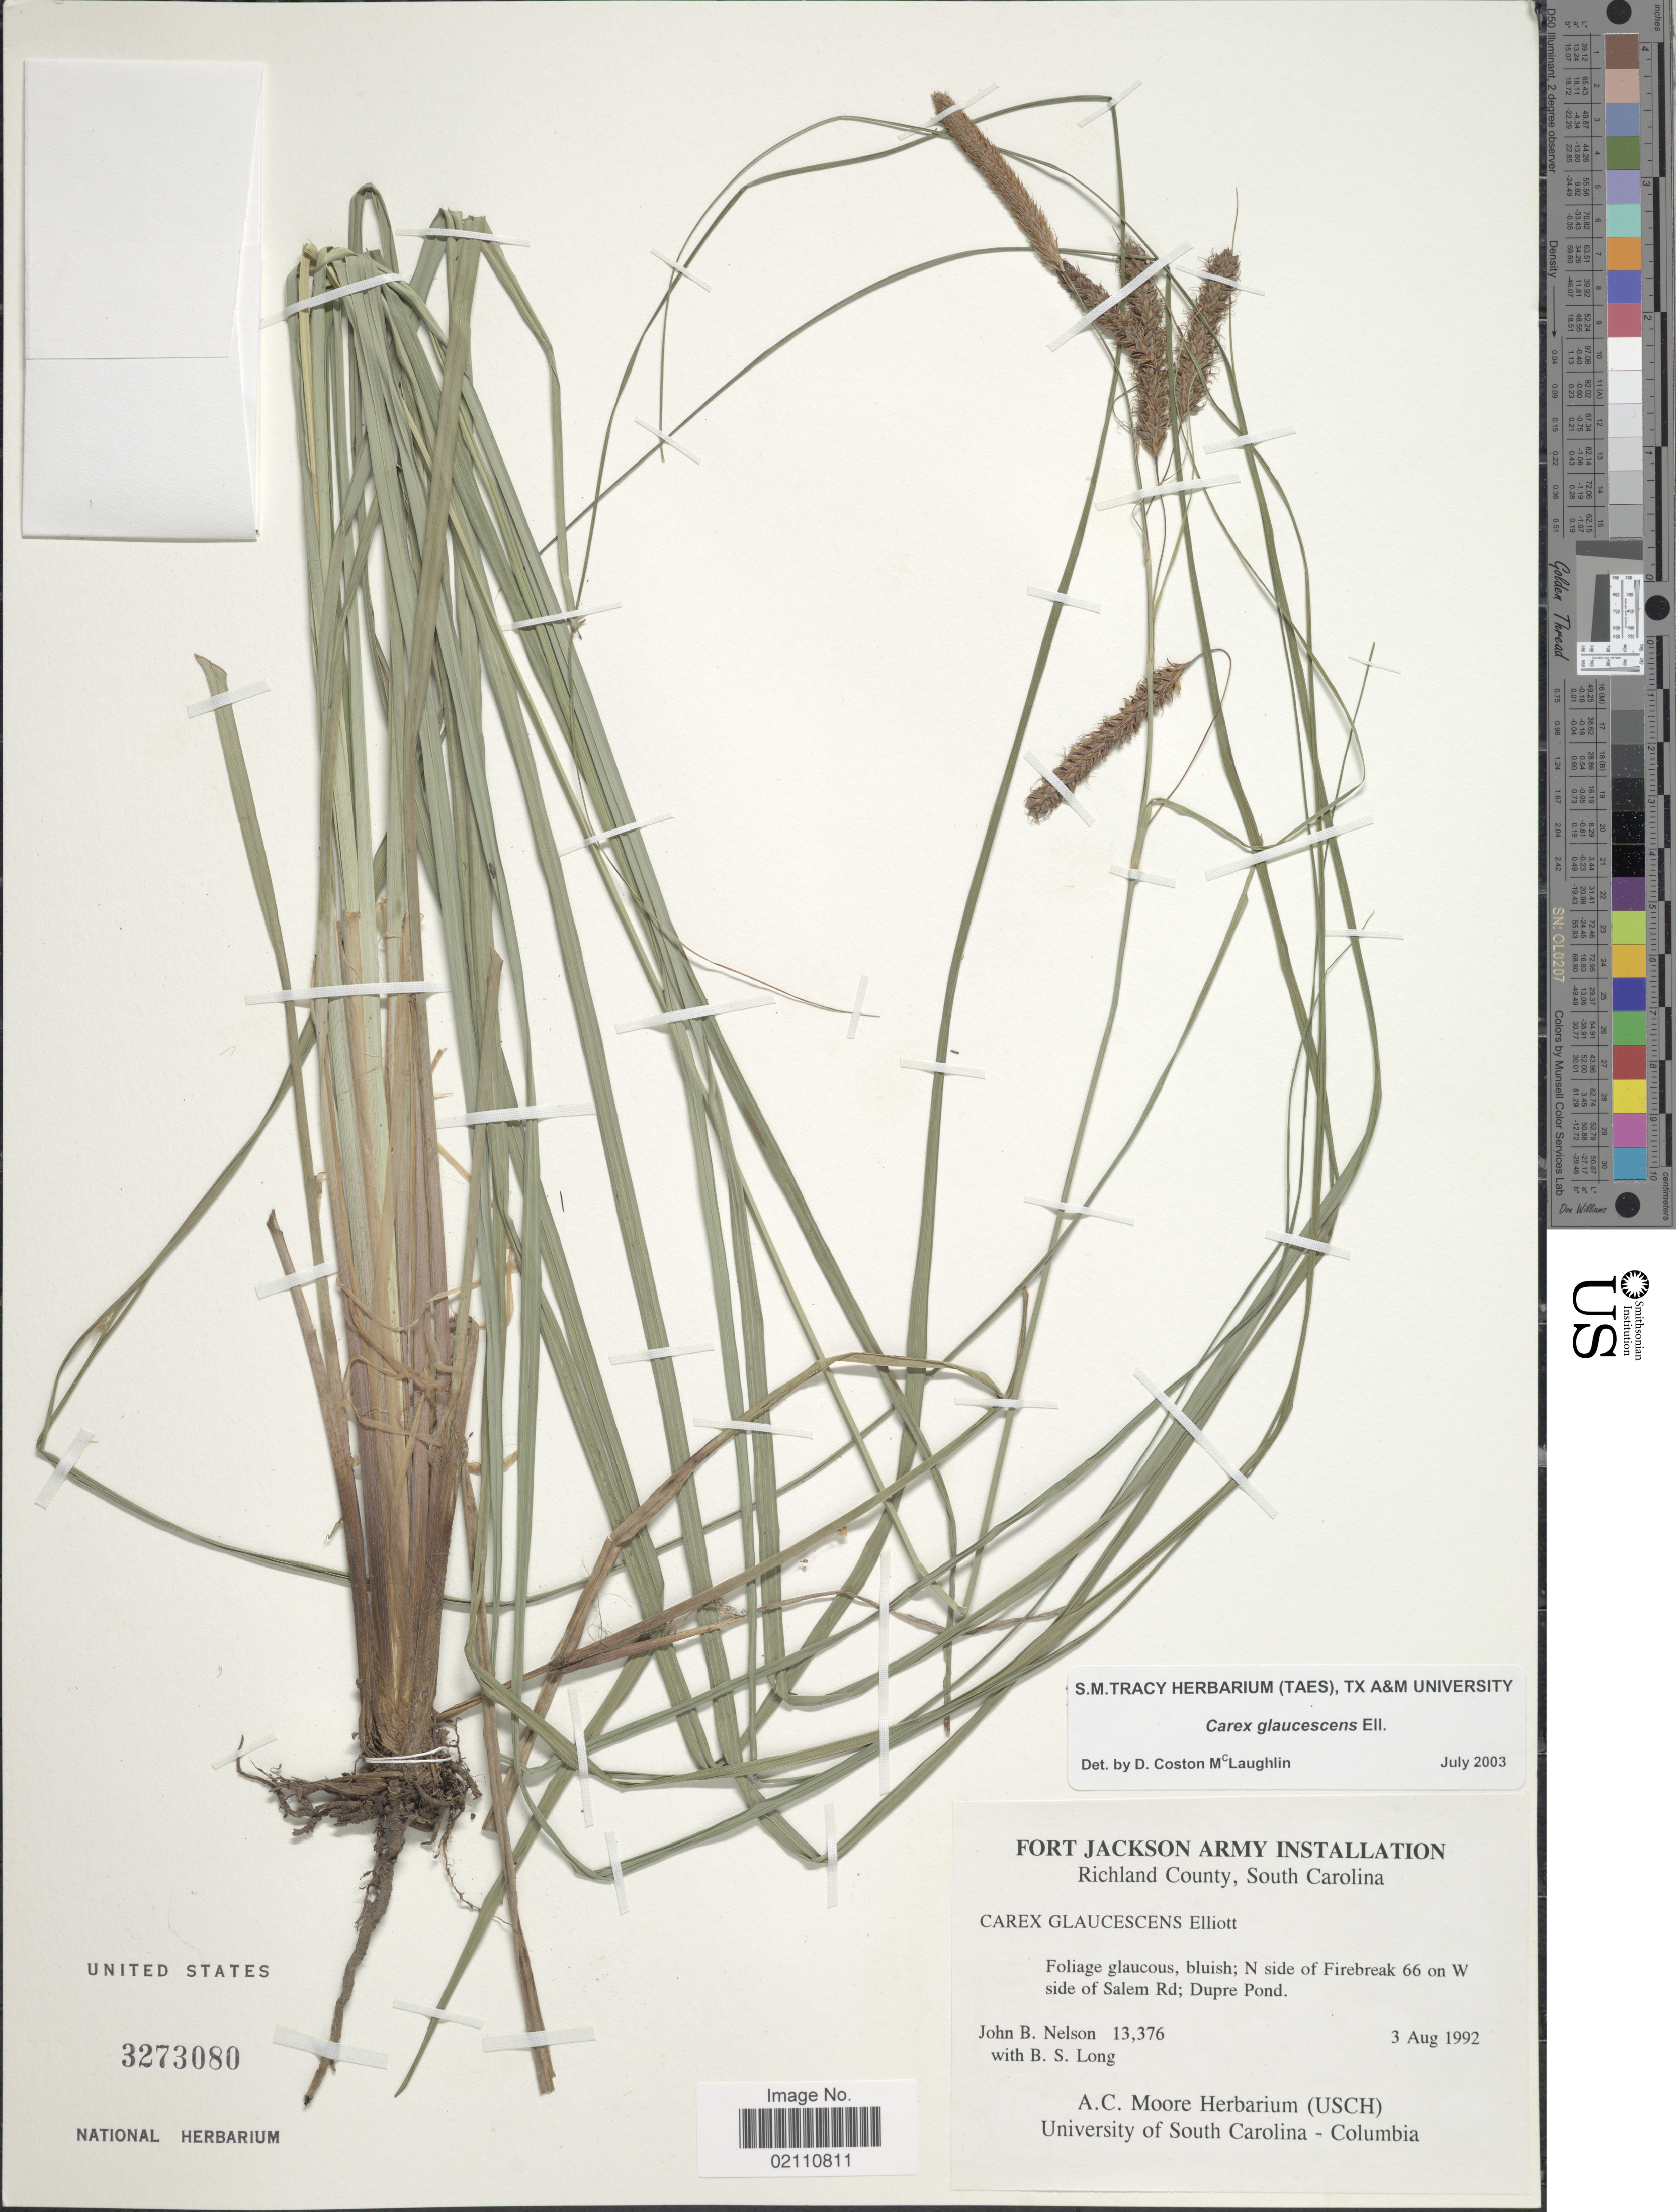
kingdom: Plantae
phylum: Tracheophyta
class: Liliopsida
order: Poales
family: Cyperaceae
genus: Carex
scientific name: Carex glaucescens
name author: Elliott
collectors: J. B. Nelson & B. Long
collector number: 13376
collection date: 1992-08-03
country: United States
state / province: South Carolina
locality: Richland County, N side of Firebreak 66 on W side of Salem Rd; Dupre Pond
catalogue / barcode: US 3273080